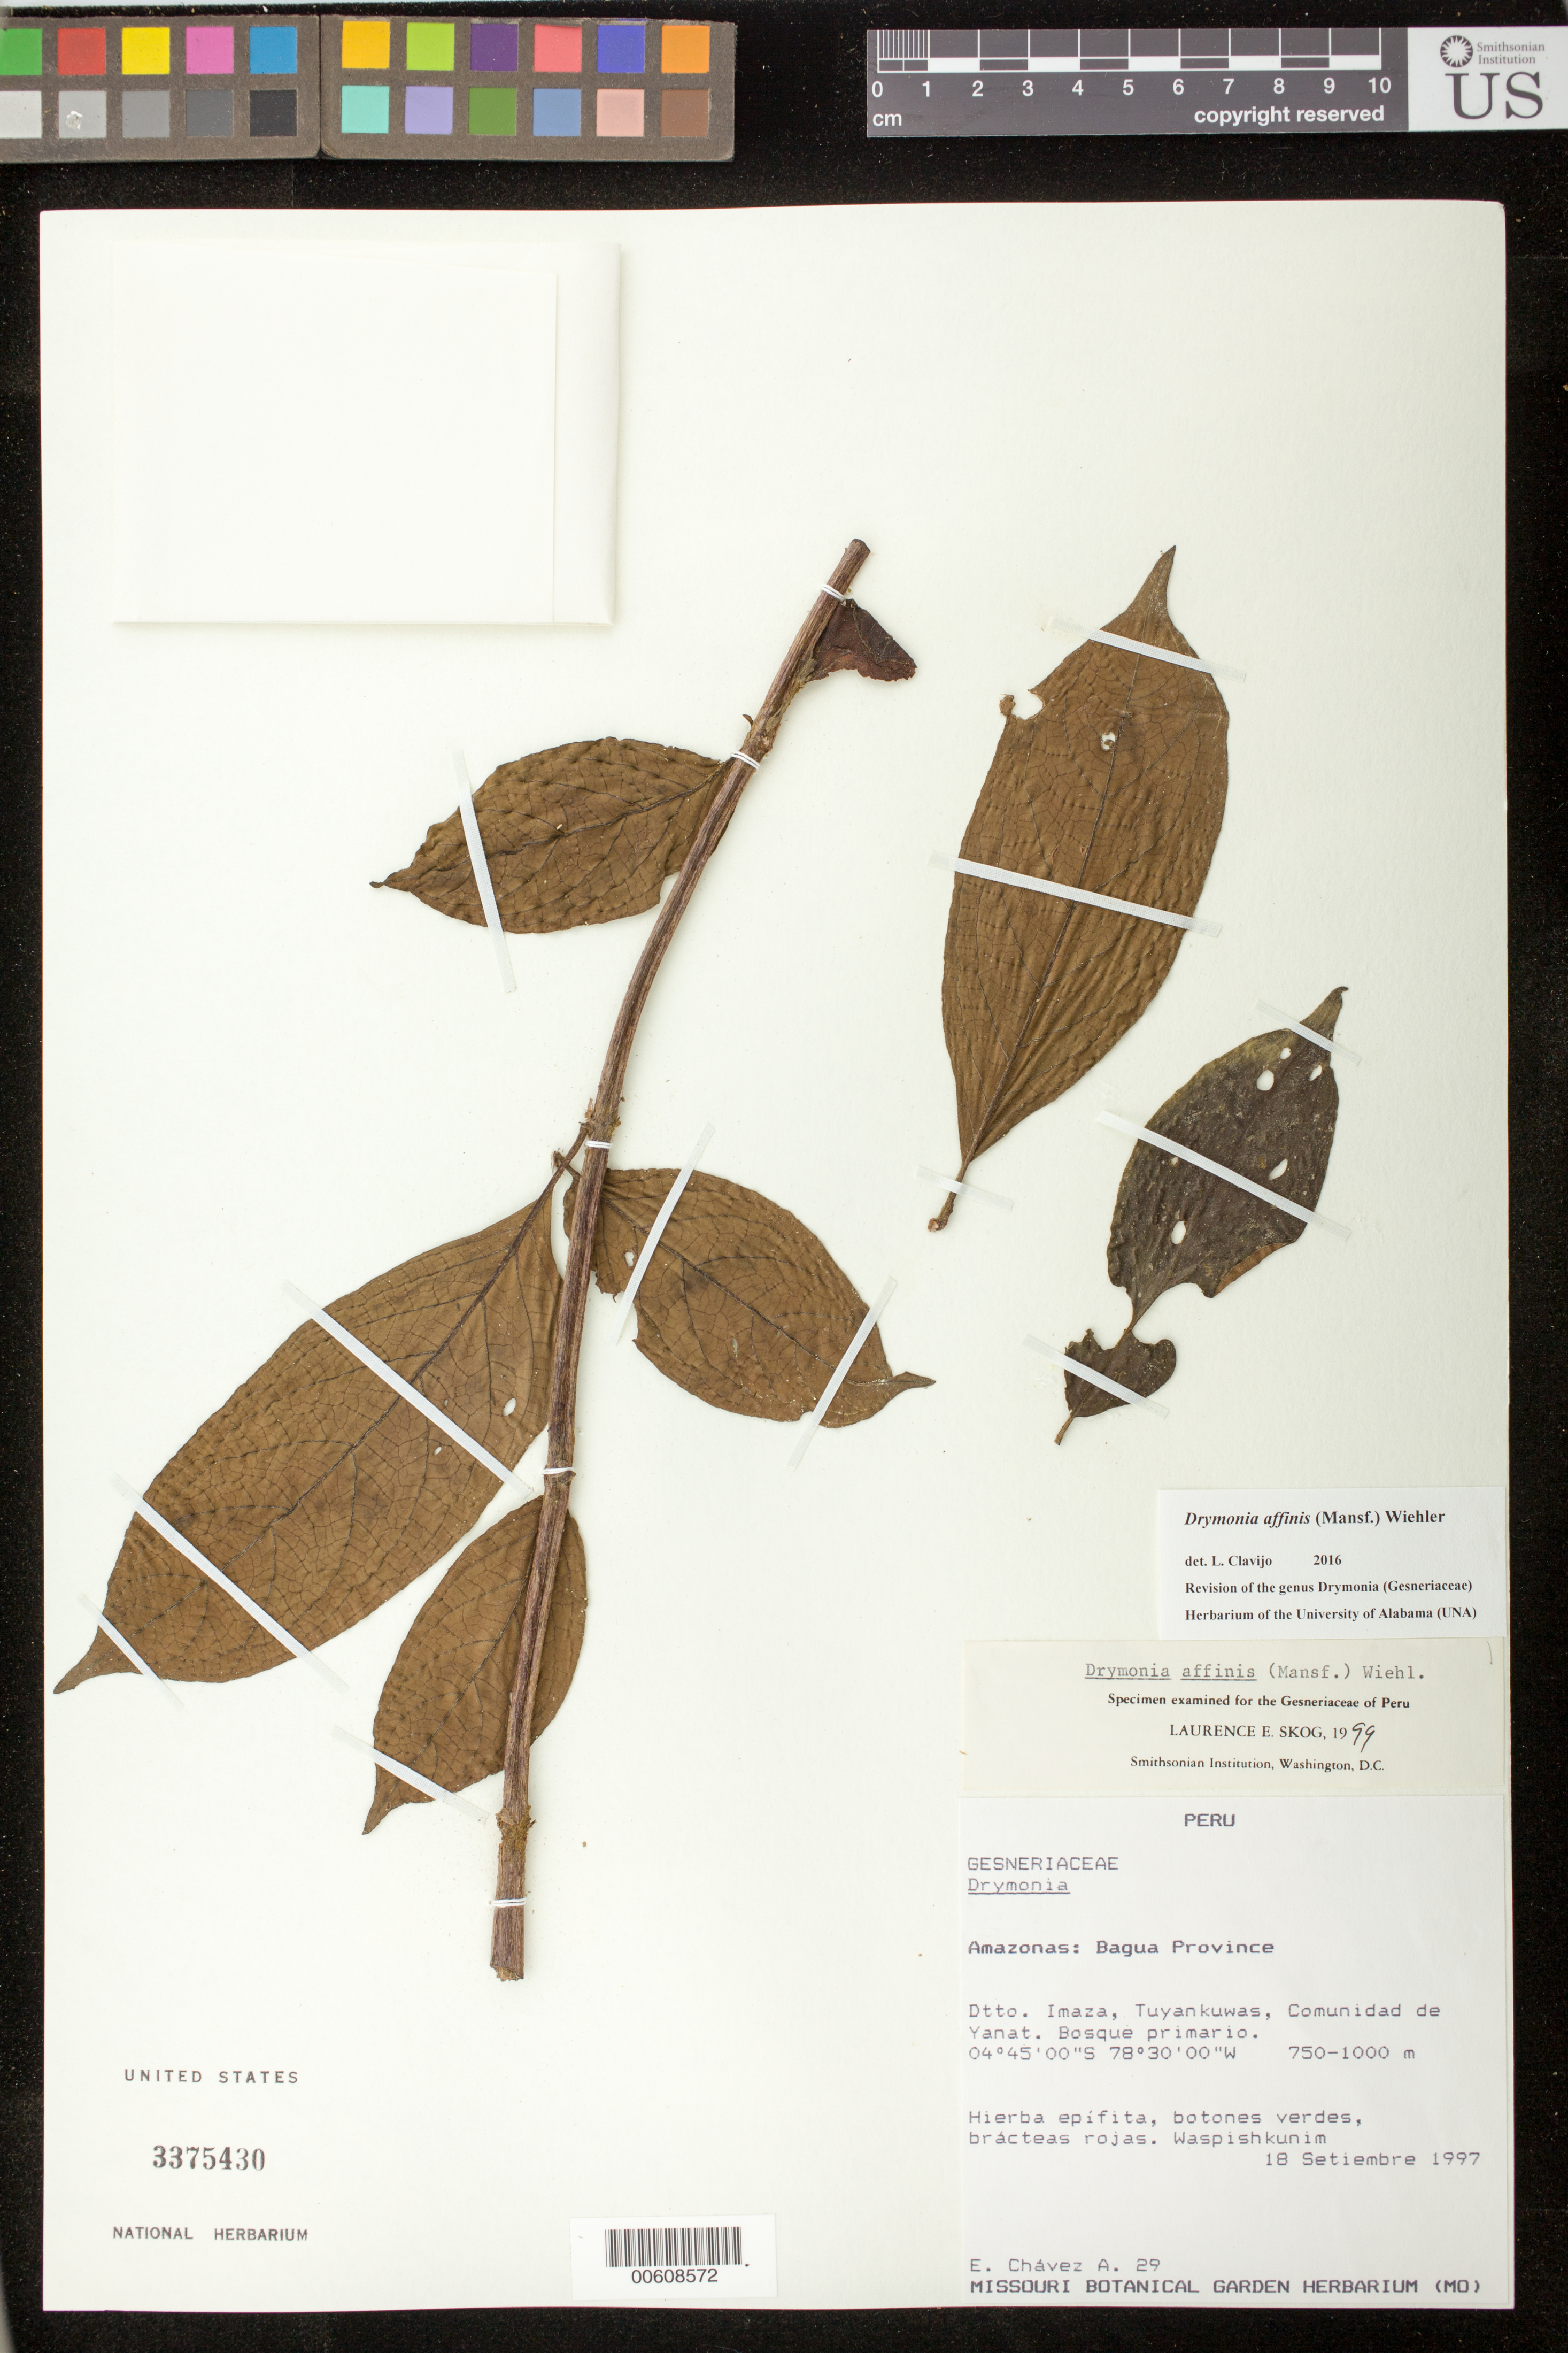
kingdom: Plantae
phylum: Tracheophyta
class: Magnoliopsida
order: Lamiales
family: Gesneriaceae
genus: Drymonia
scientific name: Drymonia affinis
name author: (Mansf.) Wiehler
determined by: Skog, Laurence E.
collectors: E. Chávez A.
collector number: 29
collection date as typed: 18 Sep 1997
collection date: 1997-09-18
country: Peru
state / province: Amazonas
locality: Prov. Bagua, Dtto. Imaza; Tuyankuwas, comunidad de Yanat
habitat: Bosque primario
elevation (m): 750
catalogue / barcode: US 3375430